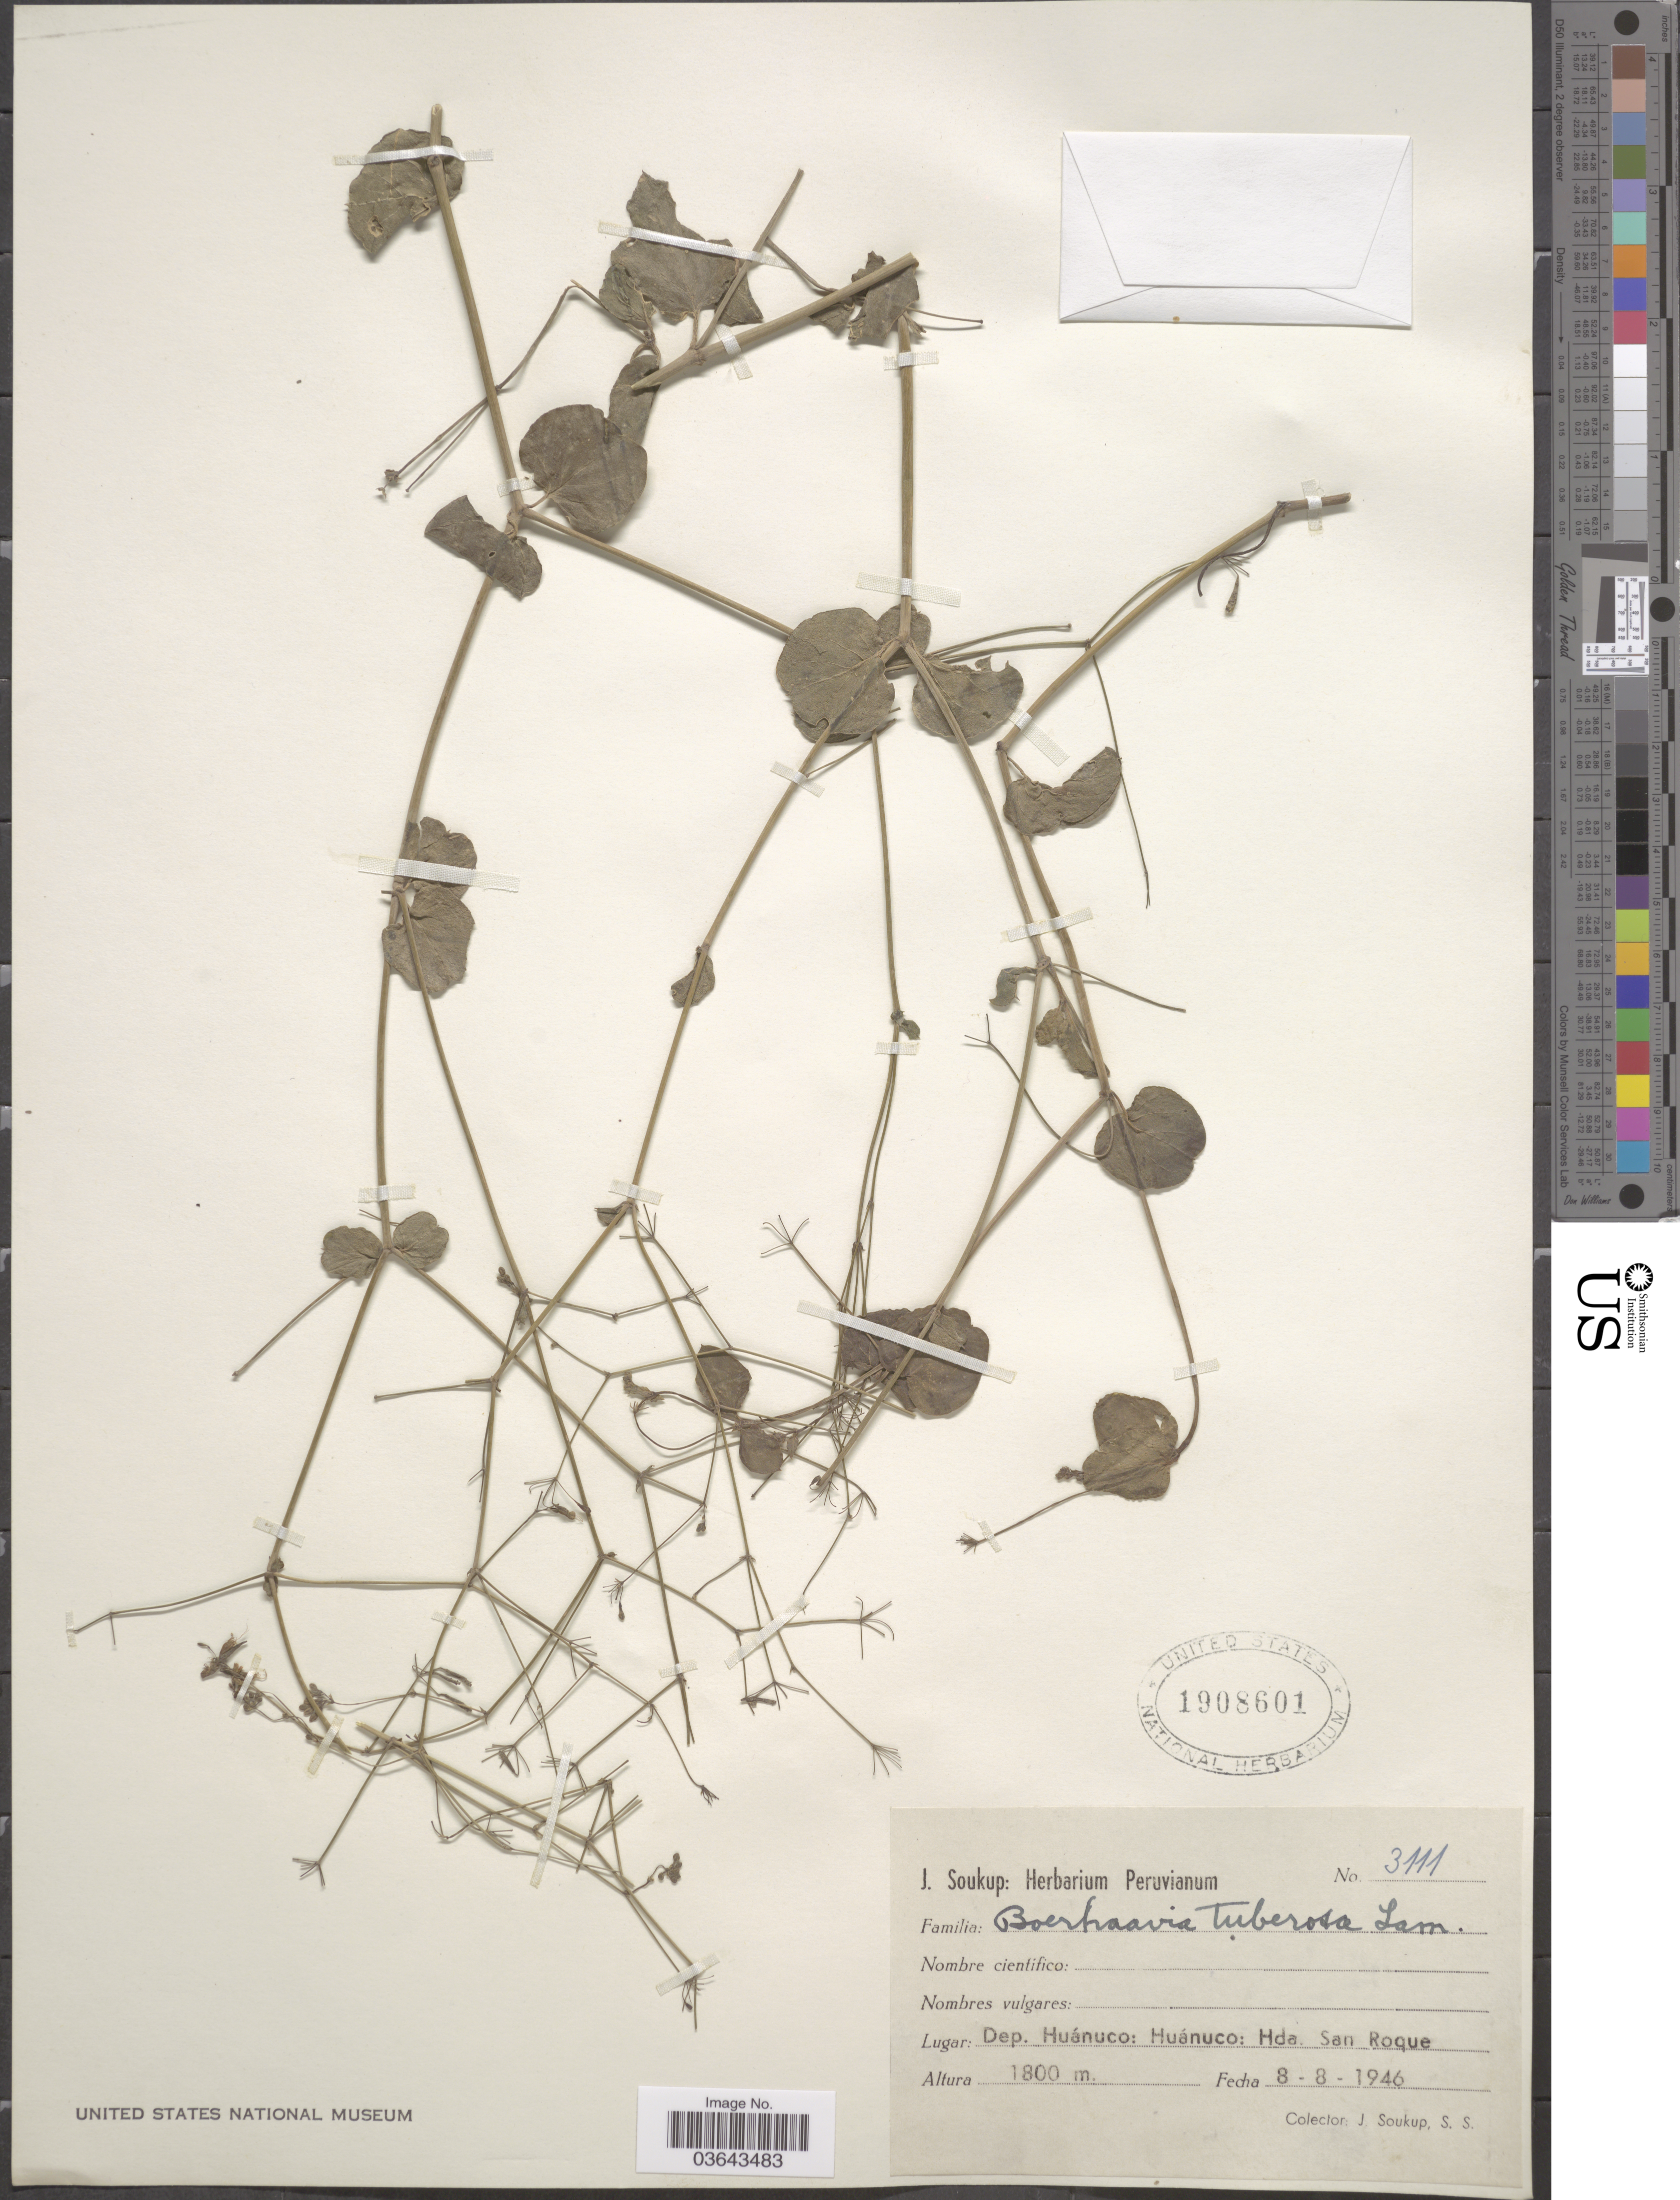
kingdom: Plantae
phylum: Tracheophyta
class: Magnoliopsida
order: Caryophyllales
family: Nyctaginaceae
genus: Boerhavia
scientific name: Boerhavia tuberosa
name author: Lam.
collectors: J. Soukup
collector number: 3111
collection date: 1946-08-08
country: Peru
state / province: Huánuco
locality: Dep. Huánuco: Huánuco: Hda. San Roque.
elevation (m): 1800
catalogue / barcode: US 1908601